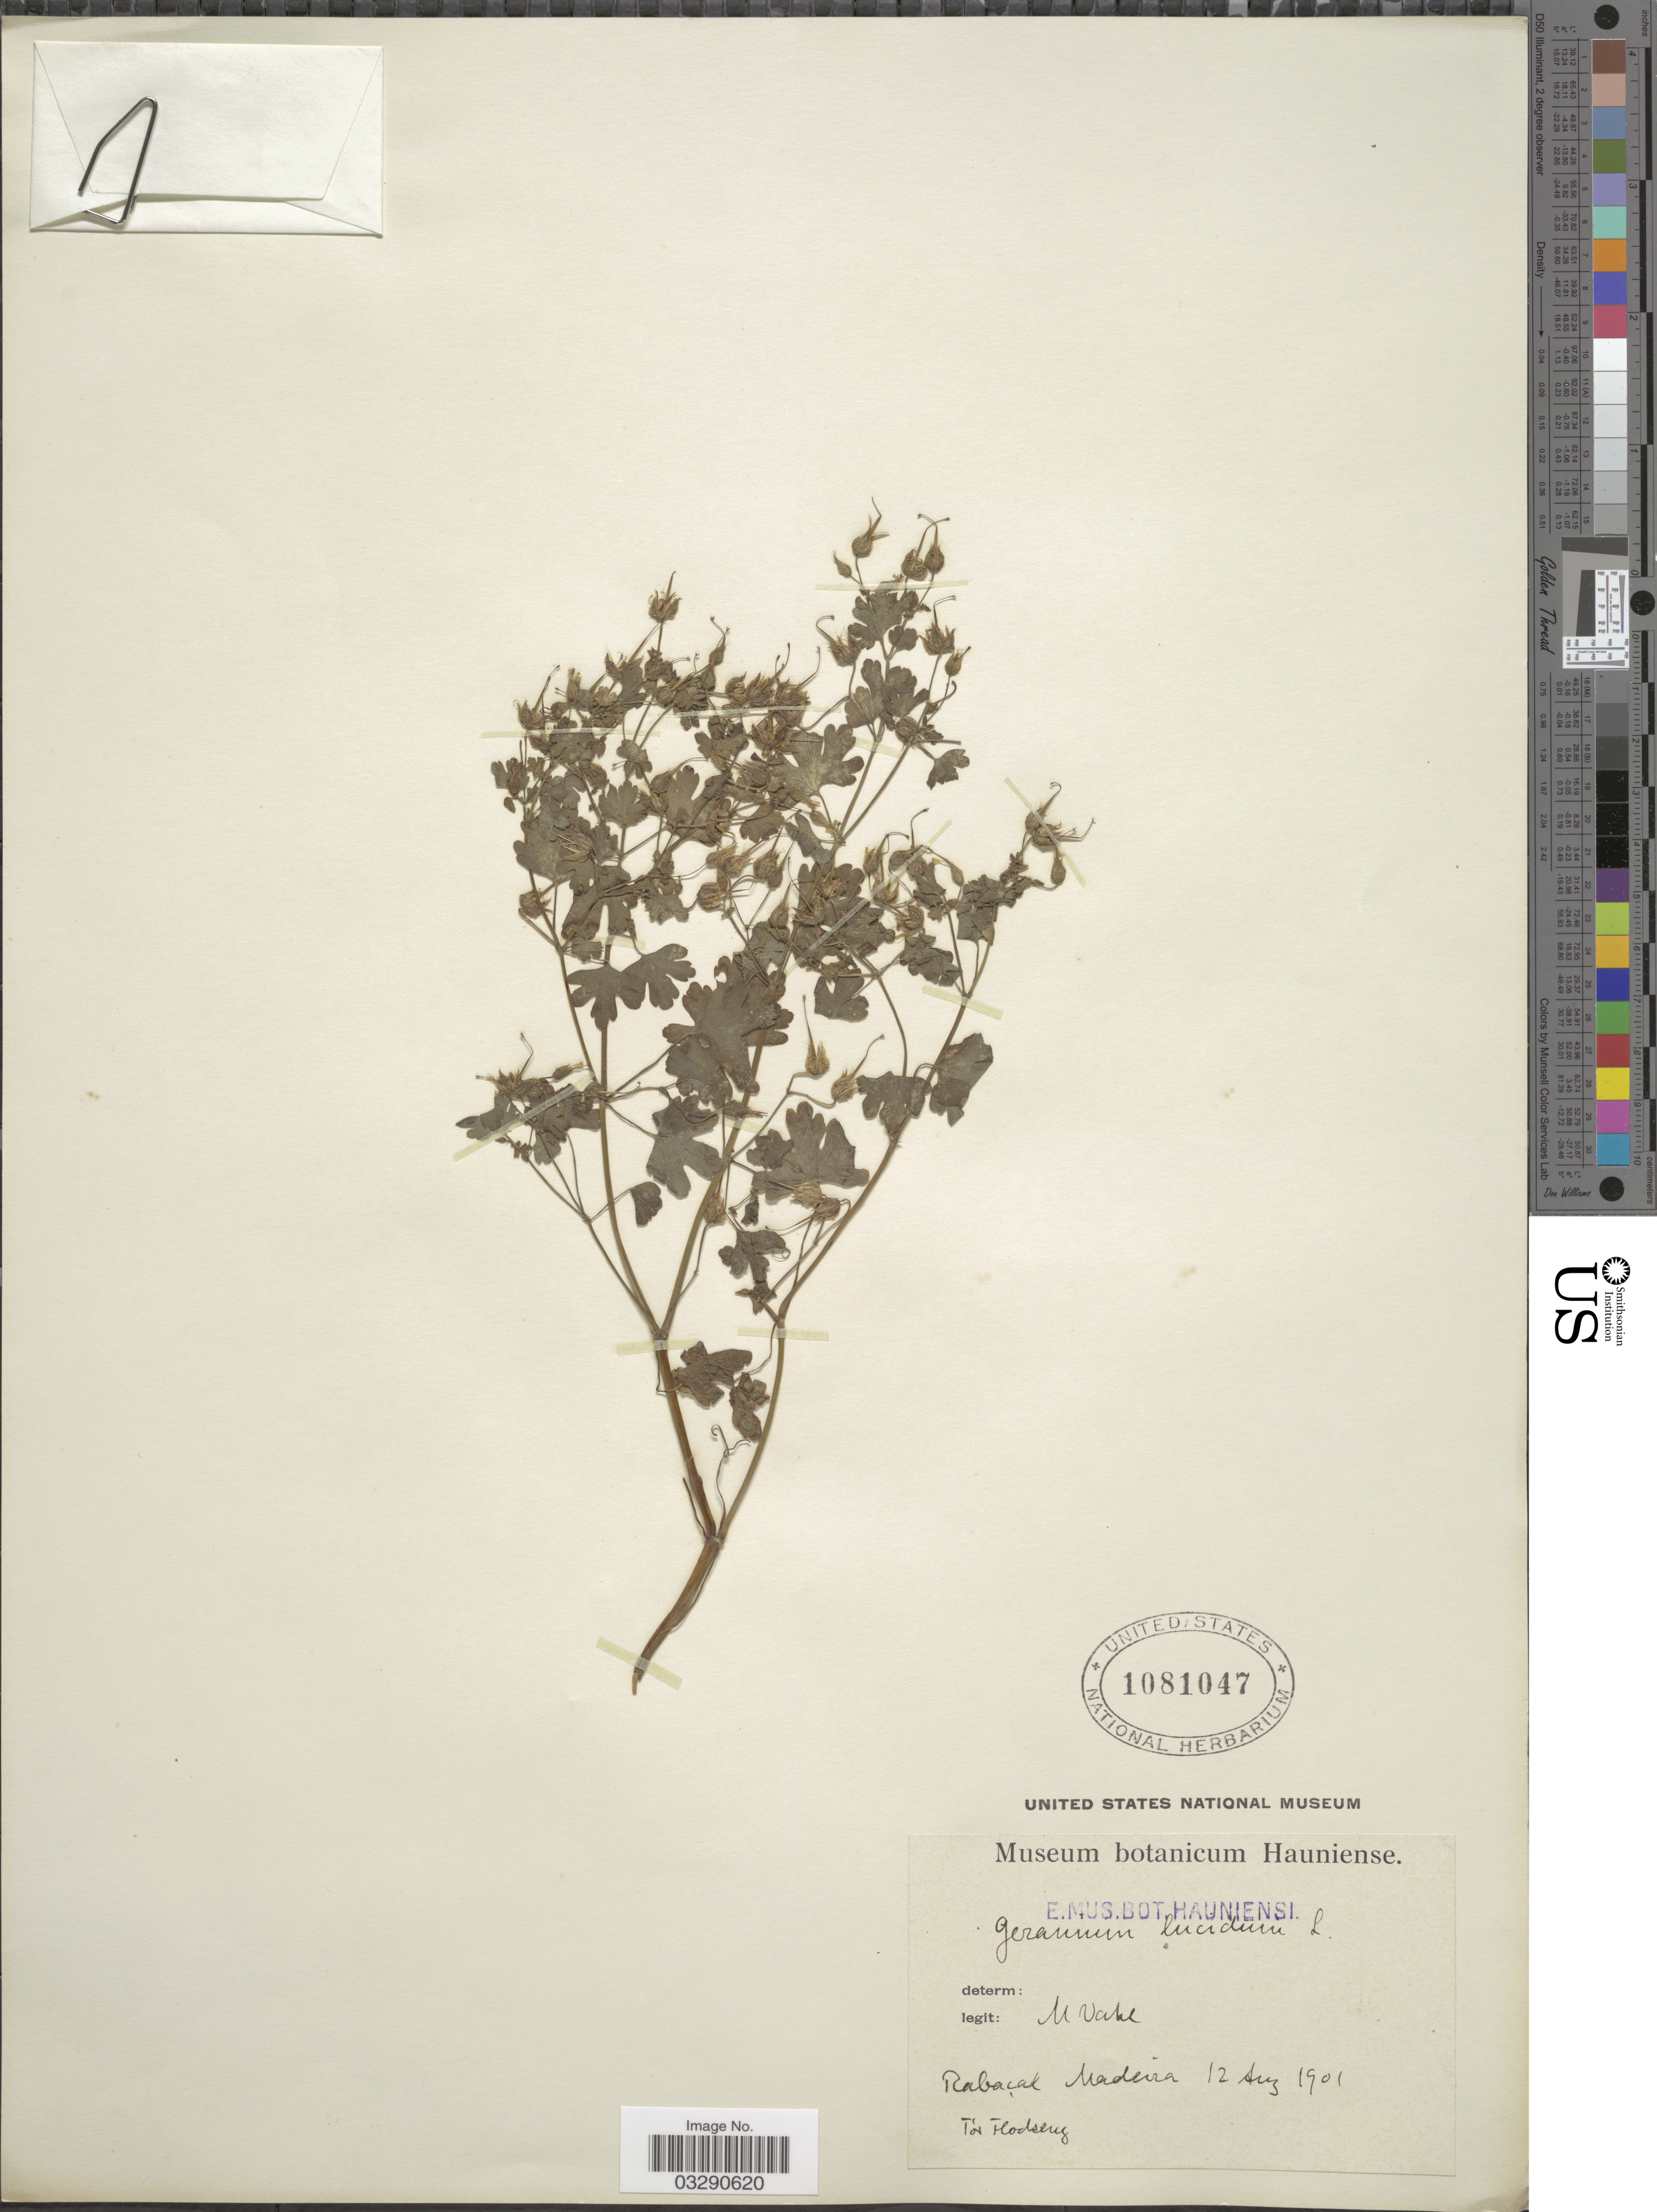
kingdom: Plantae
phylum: Tracheophyta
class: Magnoliopsida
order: Geraniales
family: Geraniaceae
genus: Geranium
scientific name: Geranium lucidum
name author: L.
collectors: M. Vahl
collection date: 1901-08-12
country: Portugal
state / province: Madeira (Aut. Reg.)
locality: Rabacat. Tor Flodseng. [interpreted]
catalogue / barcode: US 1081047